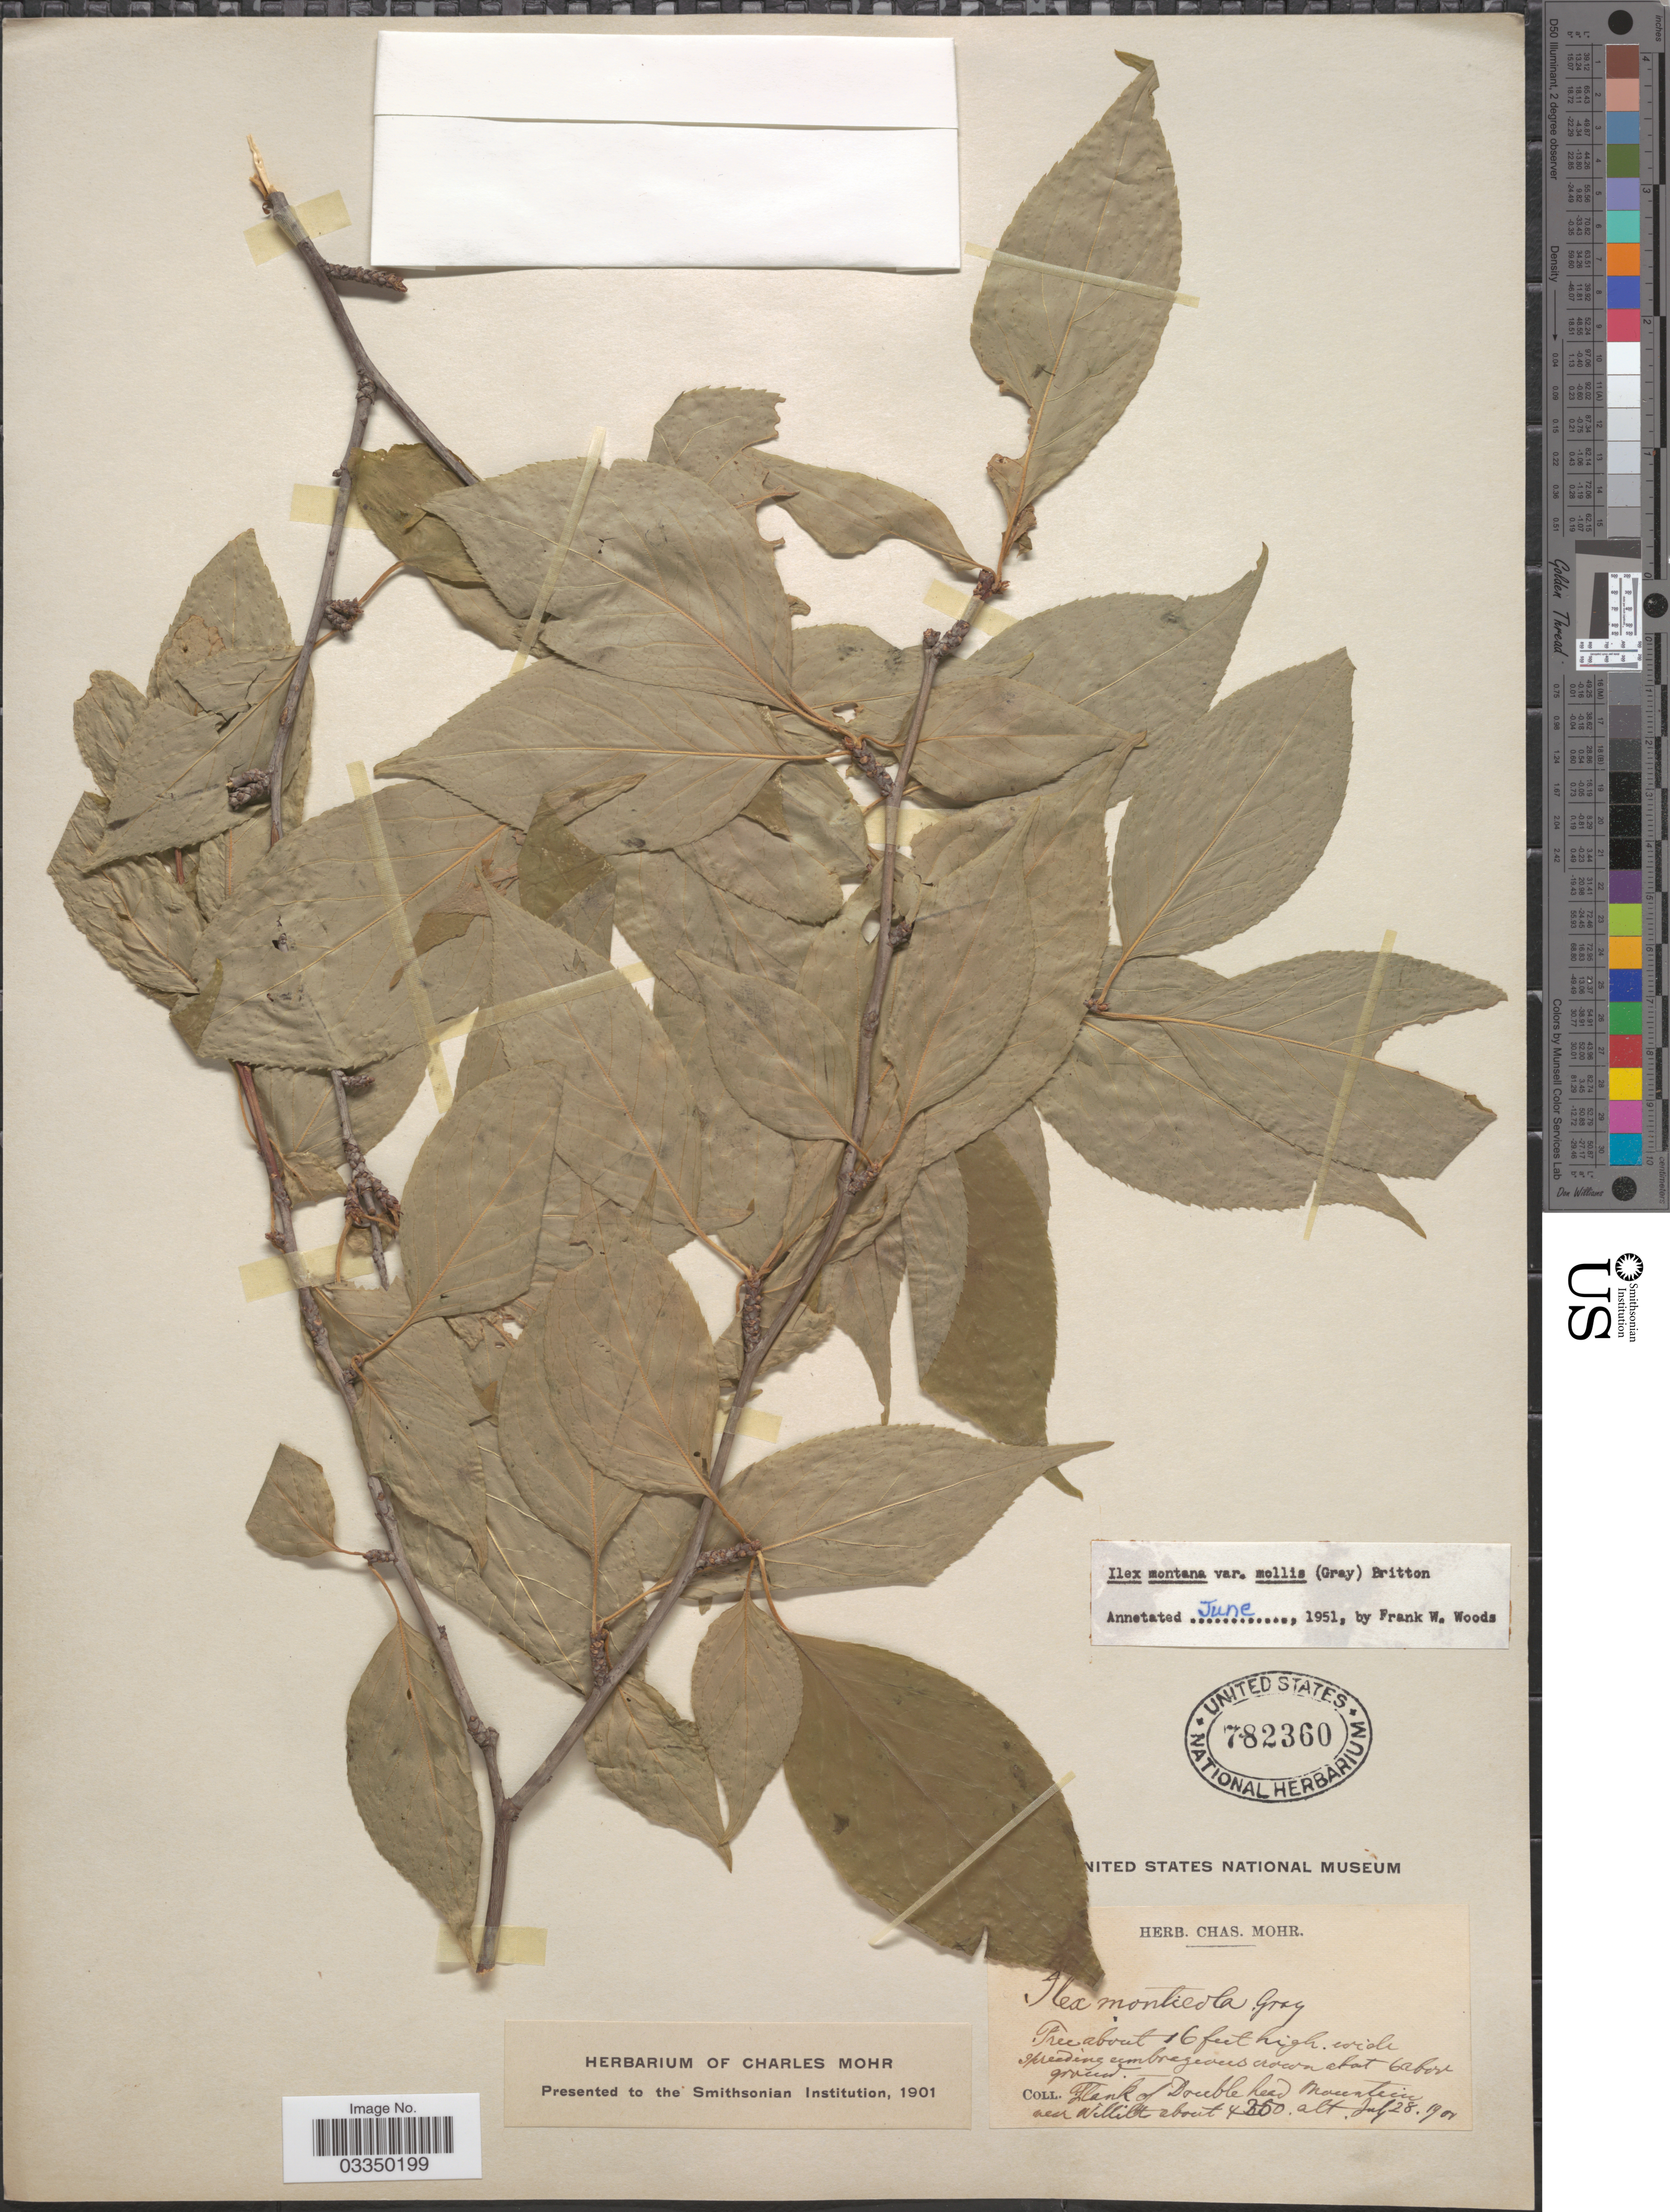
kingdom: Plantae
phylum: Tracheophyta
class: Magnoliopsida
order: Aquifoliales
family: Aquifoliaceae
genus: Ilex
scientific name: Ilex montana var. mollis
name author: (A. Gray) Britton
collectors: ex herb. Charles Mohr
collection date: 1900-07-28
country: United States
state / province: New Hampshire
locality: Flank of Doublehead Mountain near Willilt. [interpreted]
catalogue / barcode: US 782360